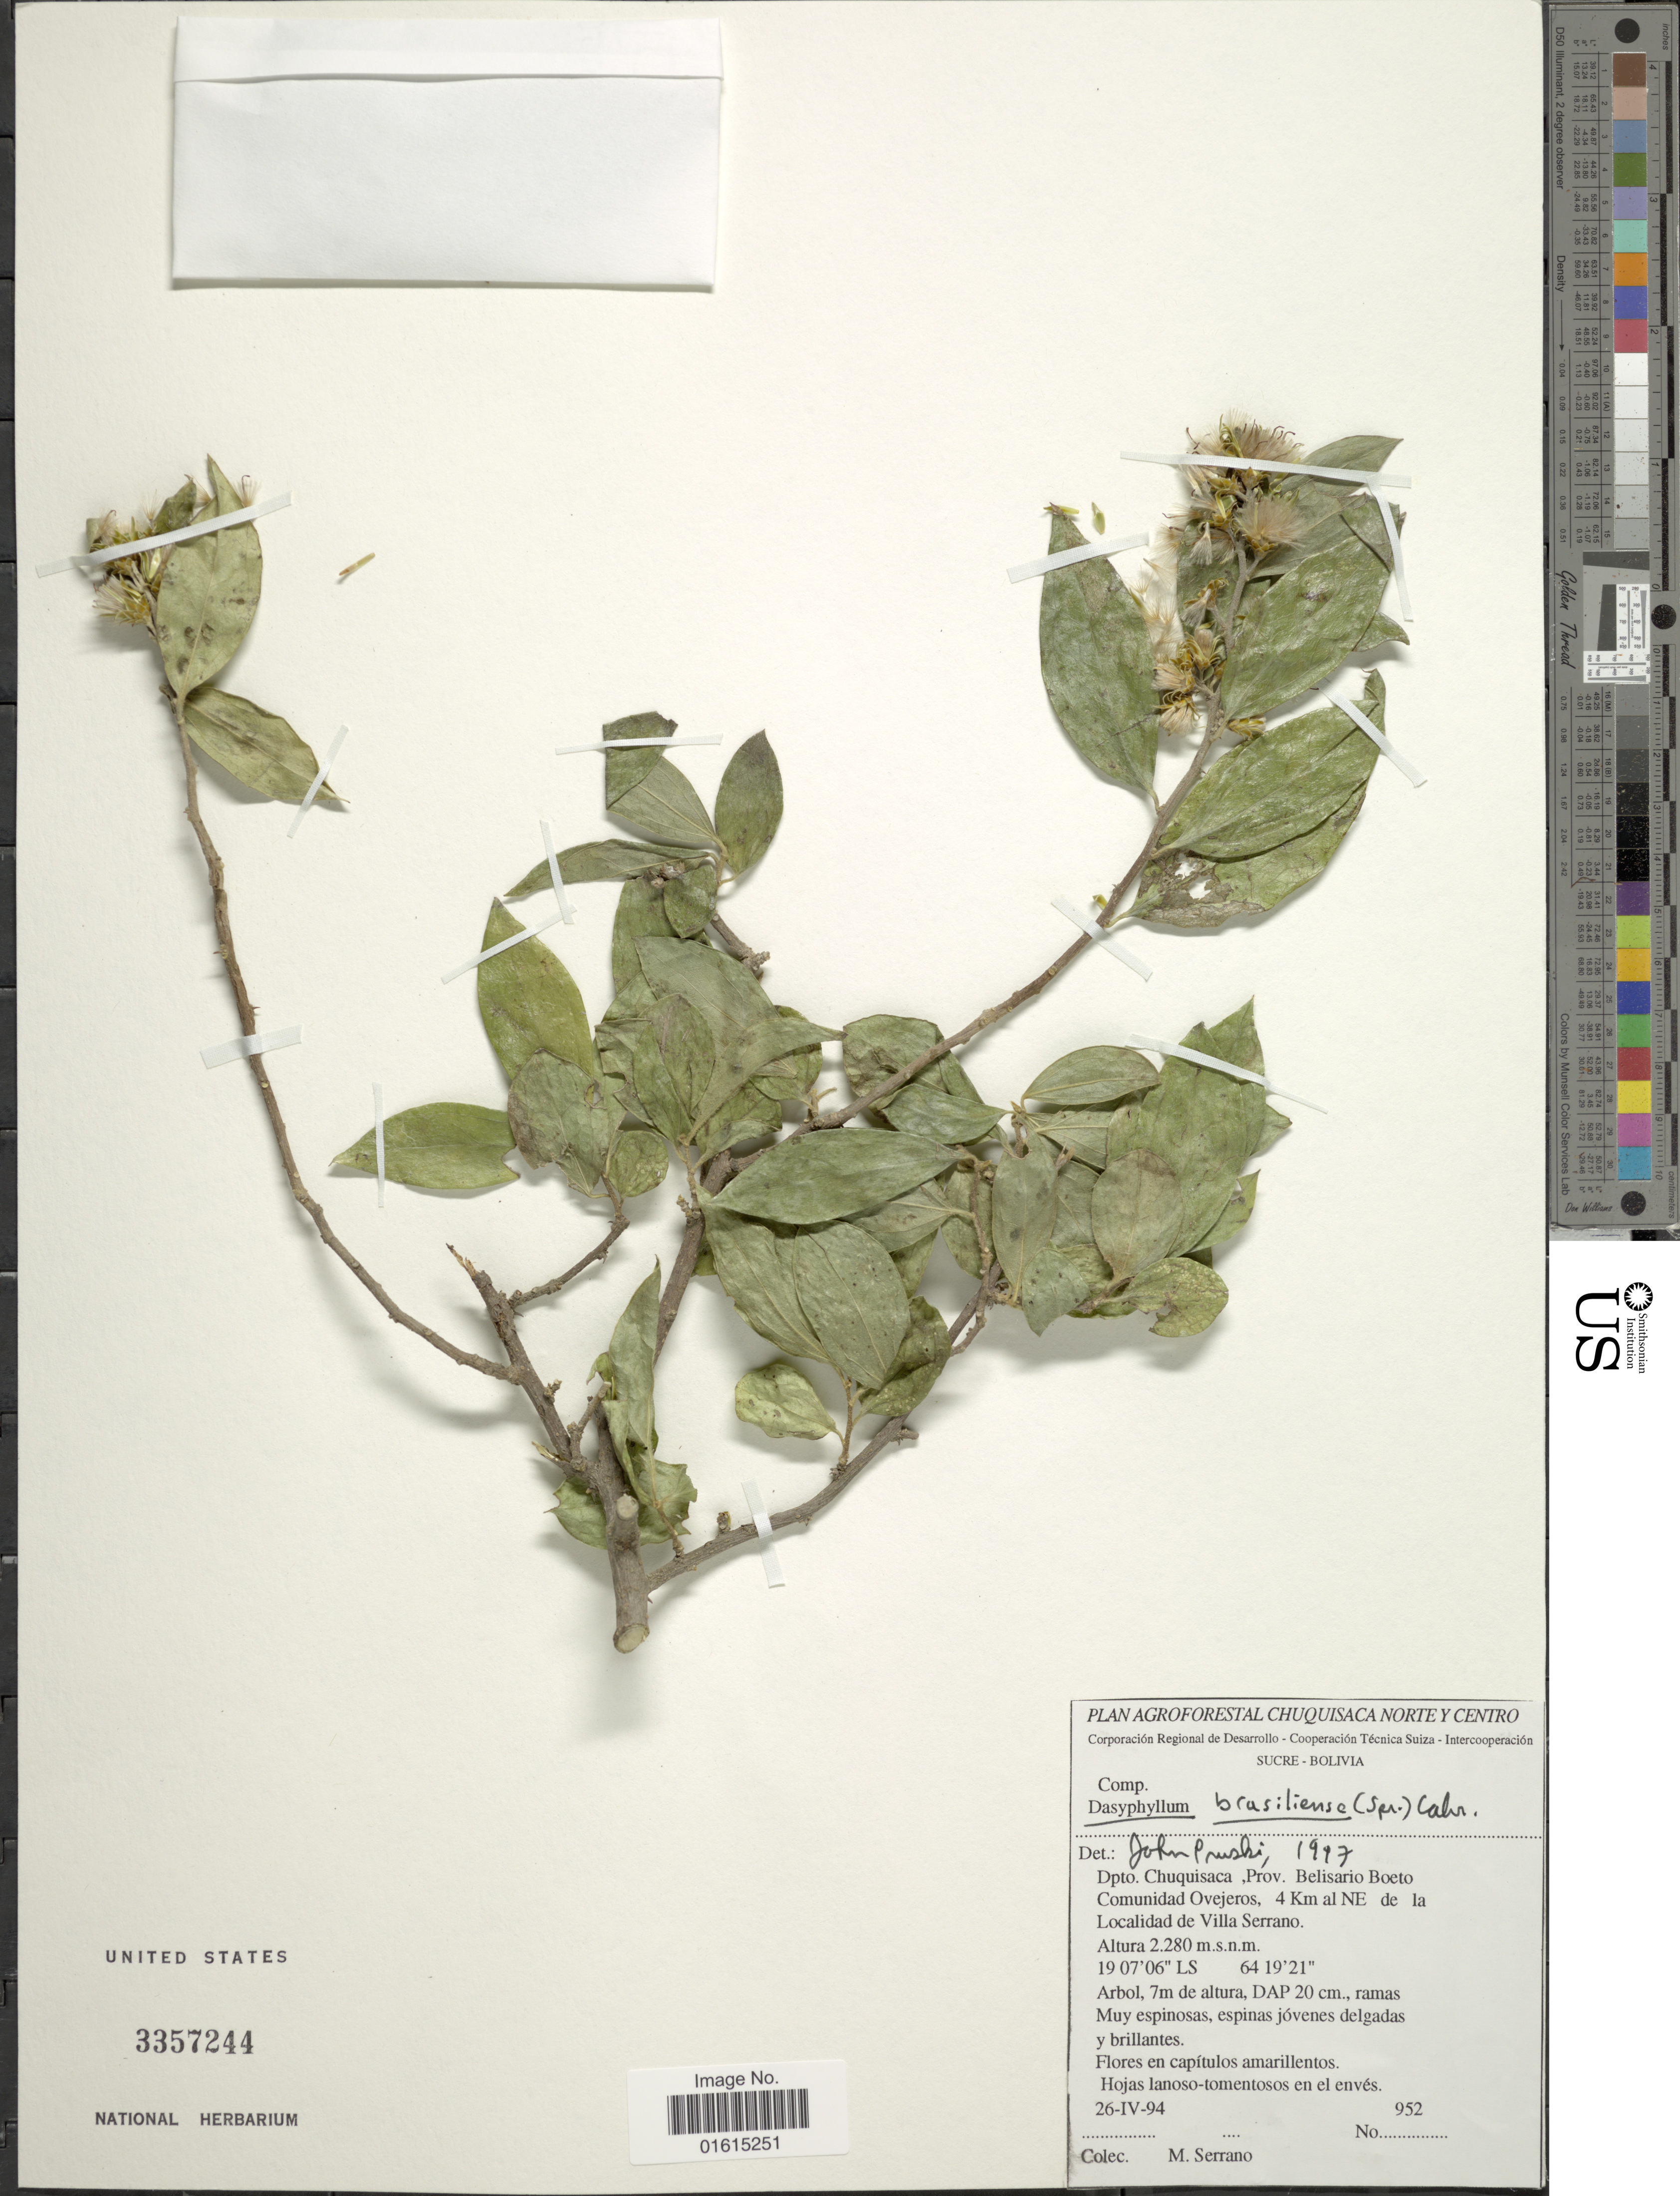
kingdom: Plantae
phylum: Tracheophyta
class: Magnoliopsida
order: Asterales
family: Asteraceae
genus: Dasyphyllum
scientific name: Dasyphyllum brasiliense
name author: (Spreng.) Cabrera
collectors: M. Serrano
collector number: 852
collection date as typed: Transcribed d/m/y: 26/4/94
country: Bolivia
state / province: Chuquisaca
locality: Agroforestal Chuquisaca Norte y Centro, Dpto. Chuquisaca, prov. Belisario Boeto Comunidad Ovejeros, 4 km al NE de la Localidad de Villa Serrano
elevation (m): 2280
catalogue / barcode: US 3357244